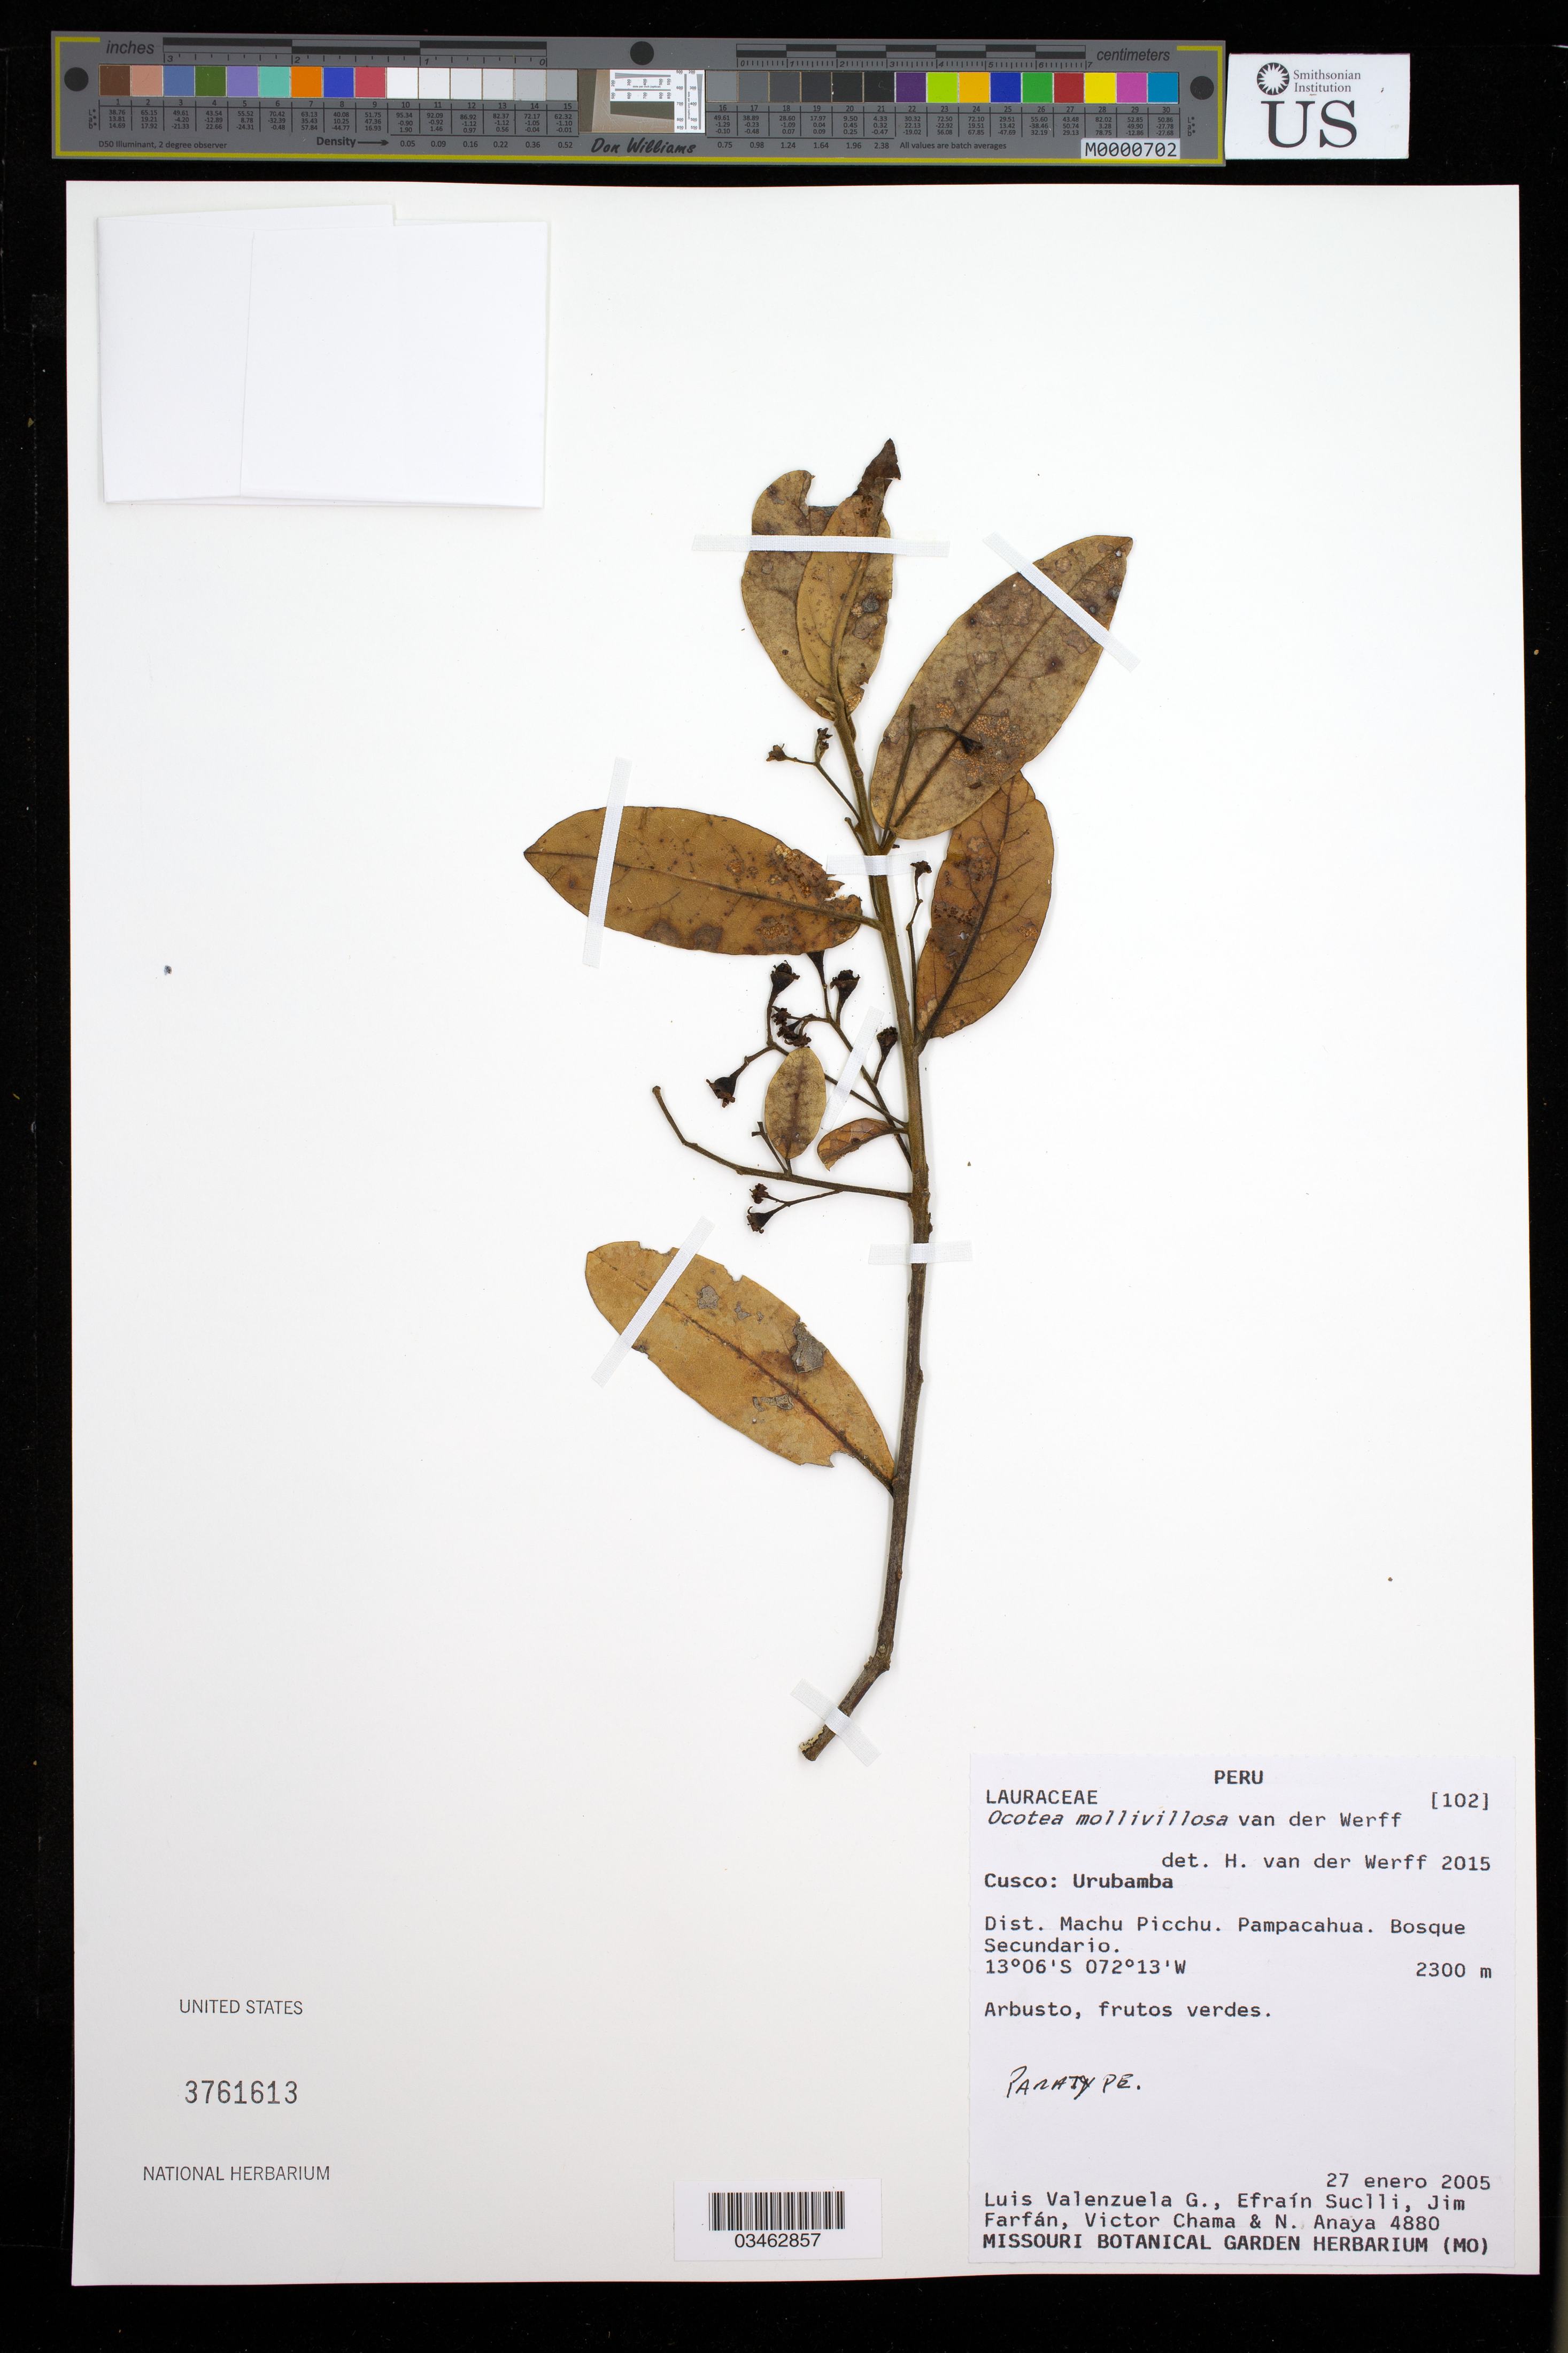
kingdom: Plantae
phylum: Tracheophyta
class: Magnoliopsida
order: Laurales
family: Lauraceae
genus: Ocotea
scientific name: Ocotea mollivillosa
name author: van der Werff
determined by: van der Werff, H. H.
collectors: L. Valenzuela, E. Suclli, J. Farfán, V. Chama & N. Anaya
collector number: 4880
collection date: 2005-01-27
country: Peru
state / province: Cusco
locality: Cusco: Urubamba. Dist. Machu Picchu, Pampacahua, Bosque Secundario.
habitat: Bosque Secundario.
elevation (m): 2300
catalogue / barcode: US 3761613